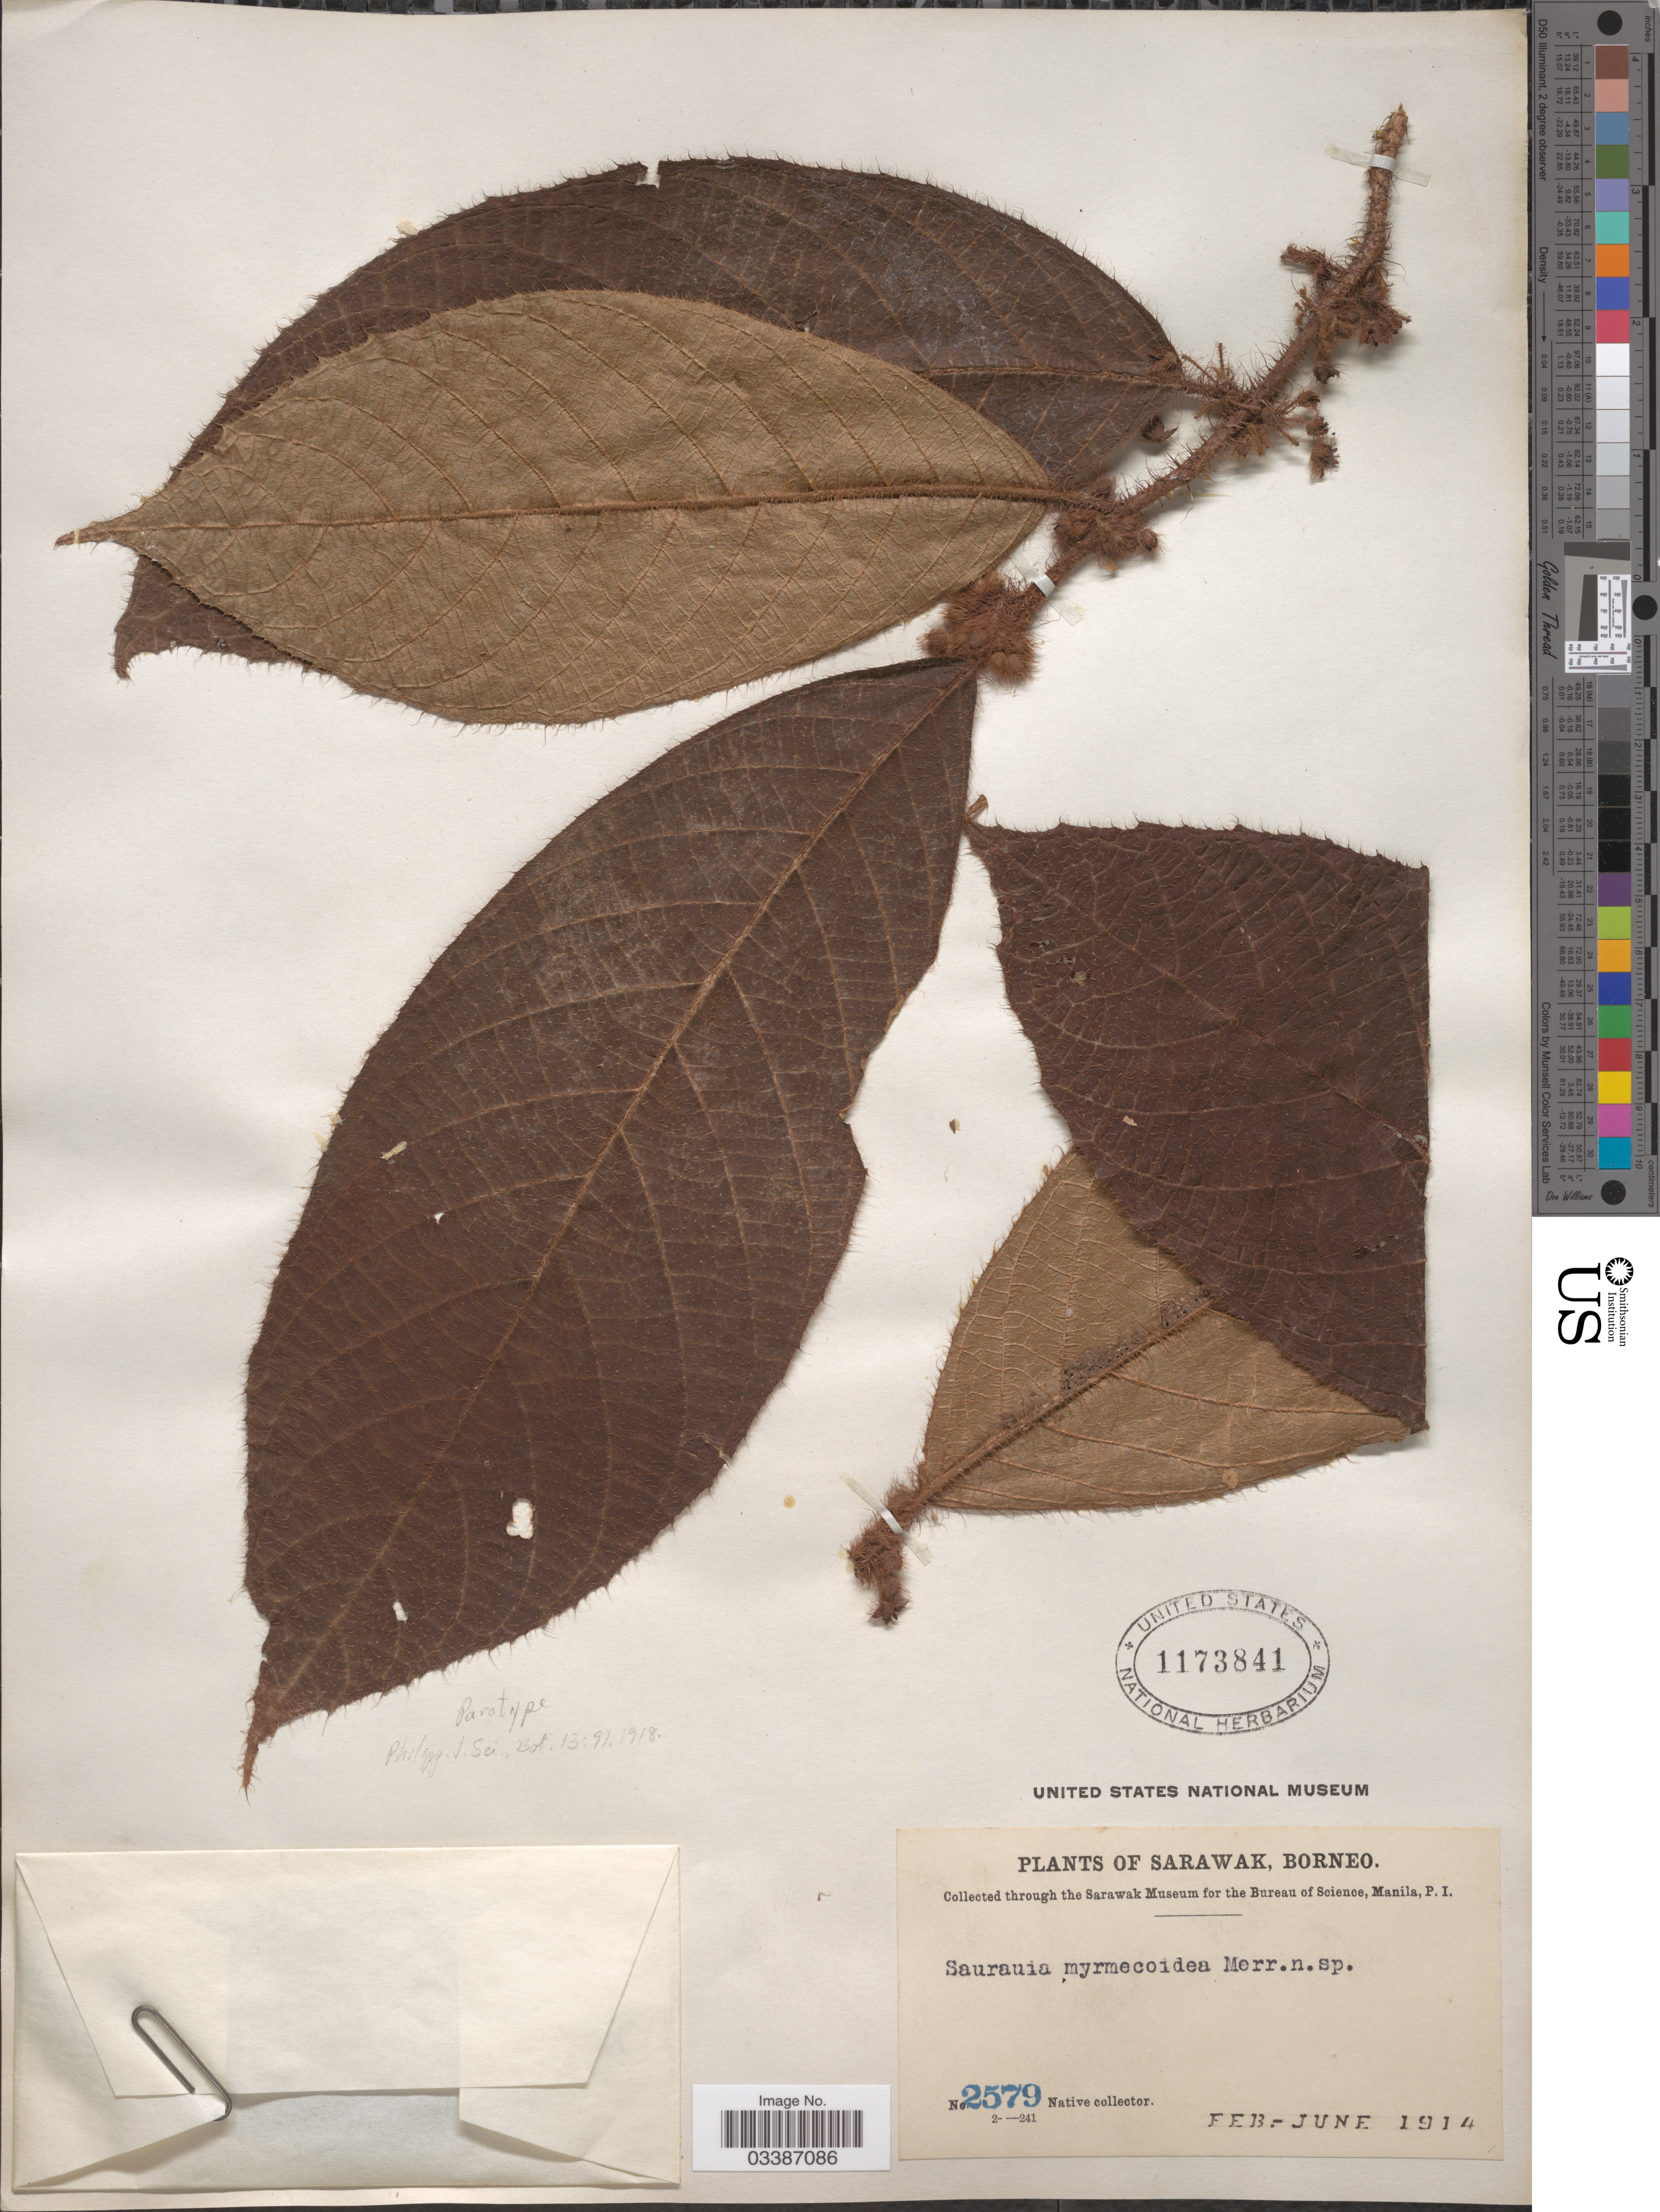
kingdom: Plantae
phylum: Tracheophyta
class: Magnoliopsida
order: Ericales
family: Actinidiaceae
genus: Saurauia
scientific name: Saurauia myrmecoidea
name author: Merr.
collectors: Native collector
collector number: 2579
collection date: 1914-02/1914-06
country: Malaysia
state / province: Sarawak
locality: Borneo.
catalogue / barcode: US 1173841